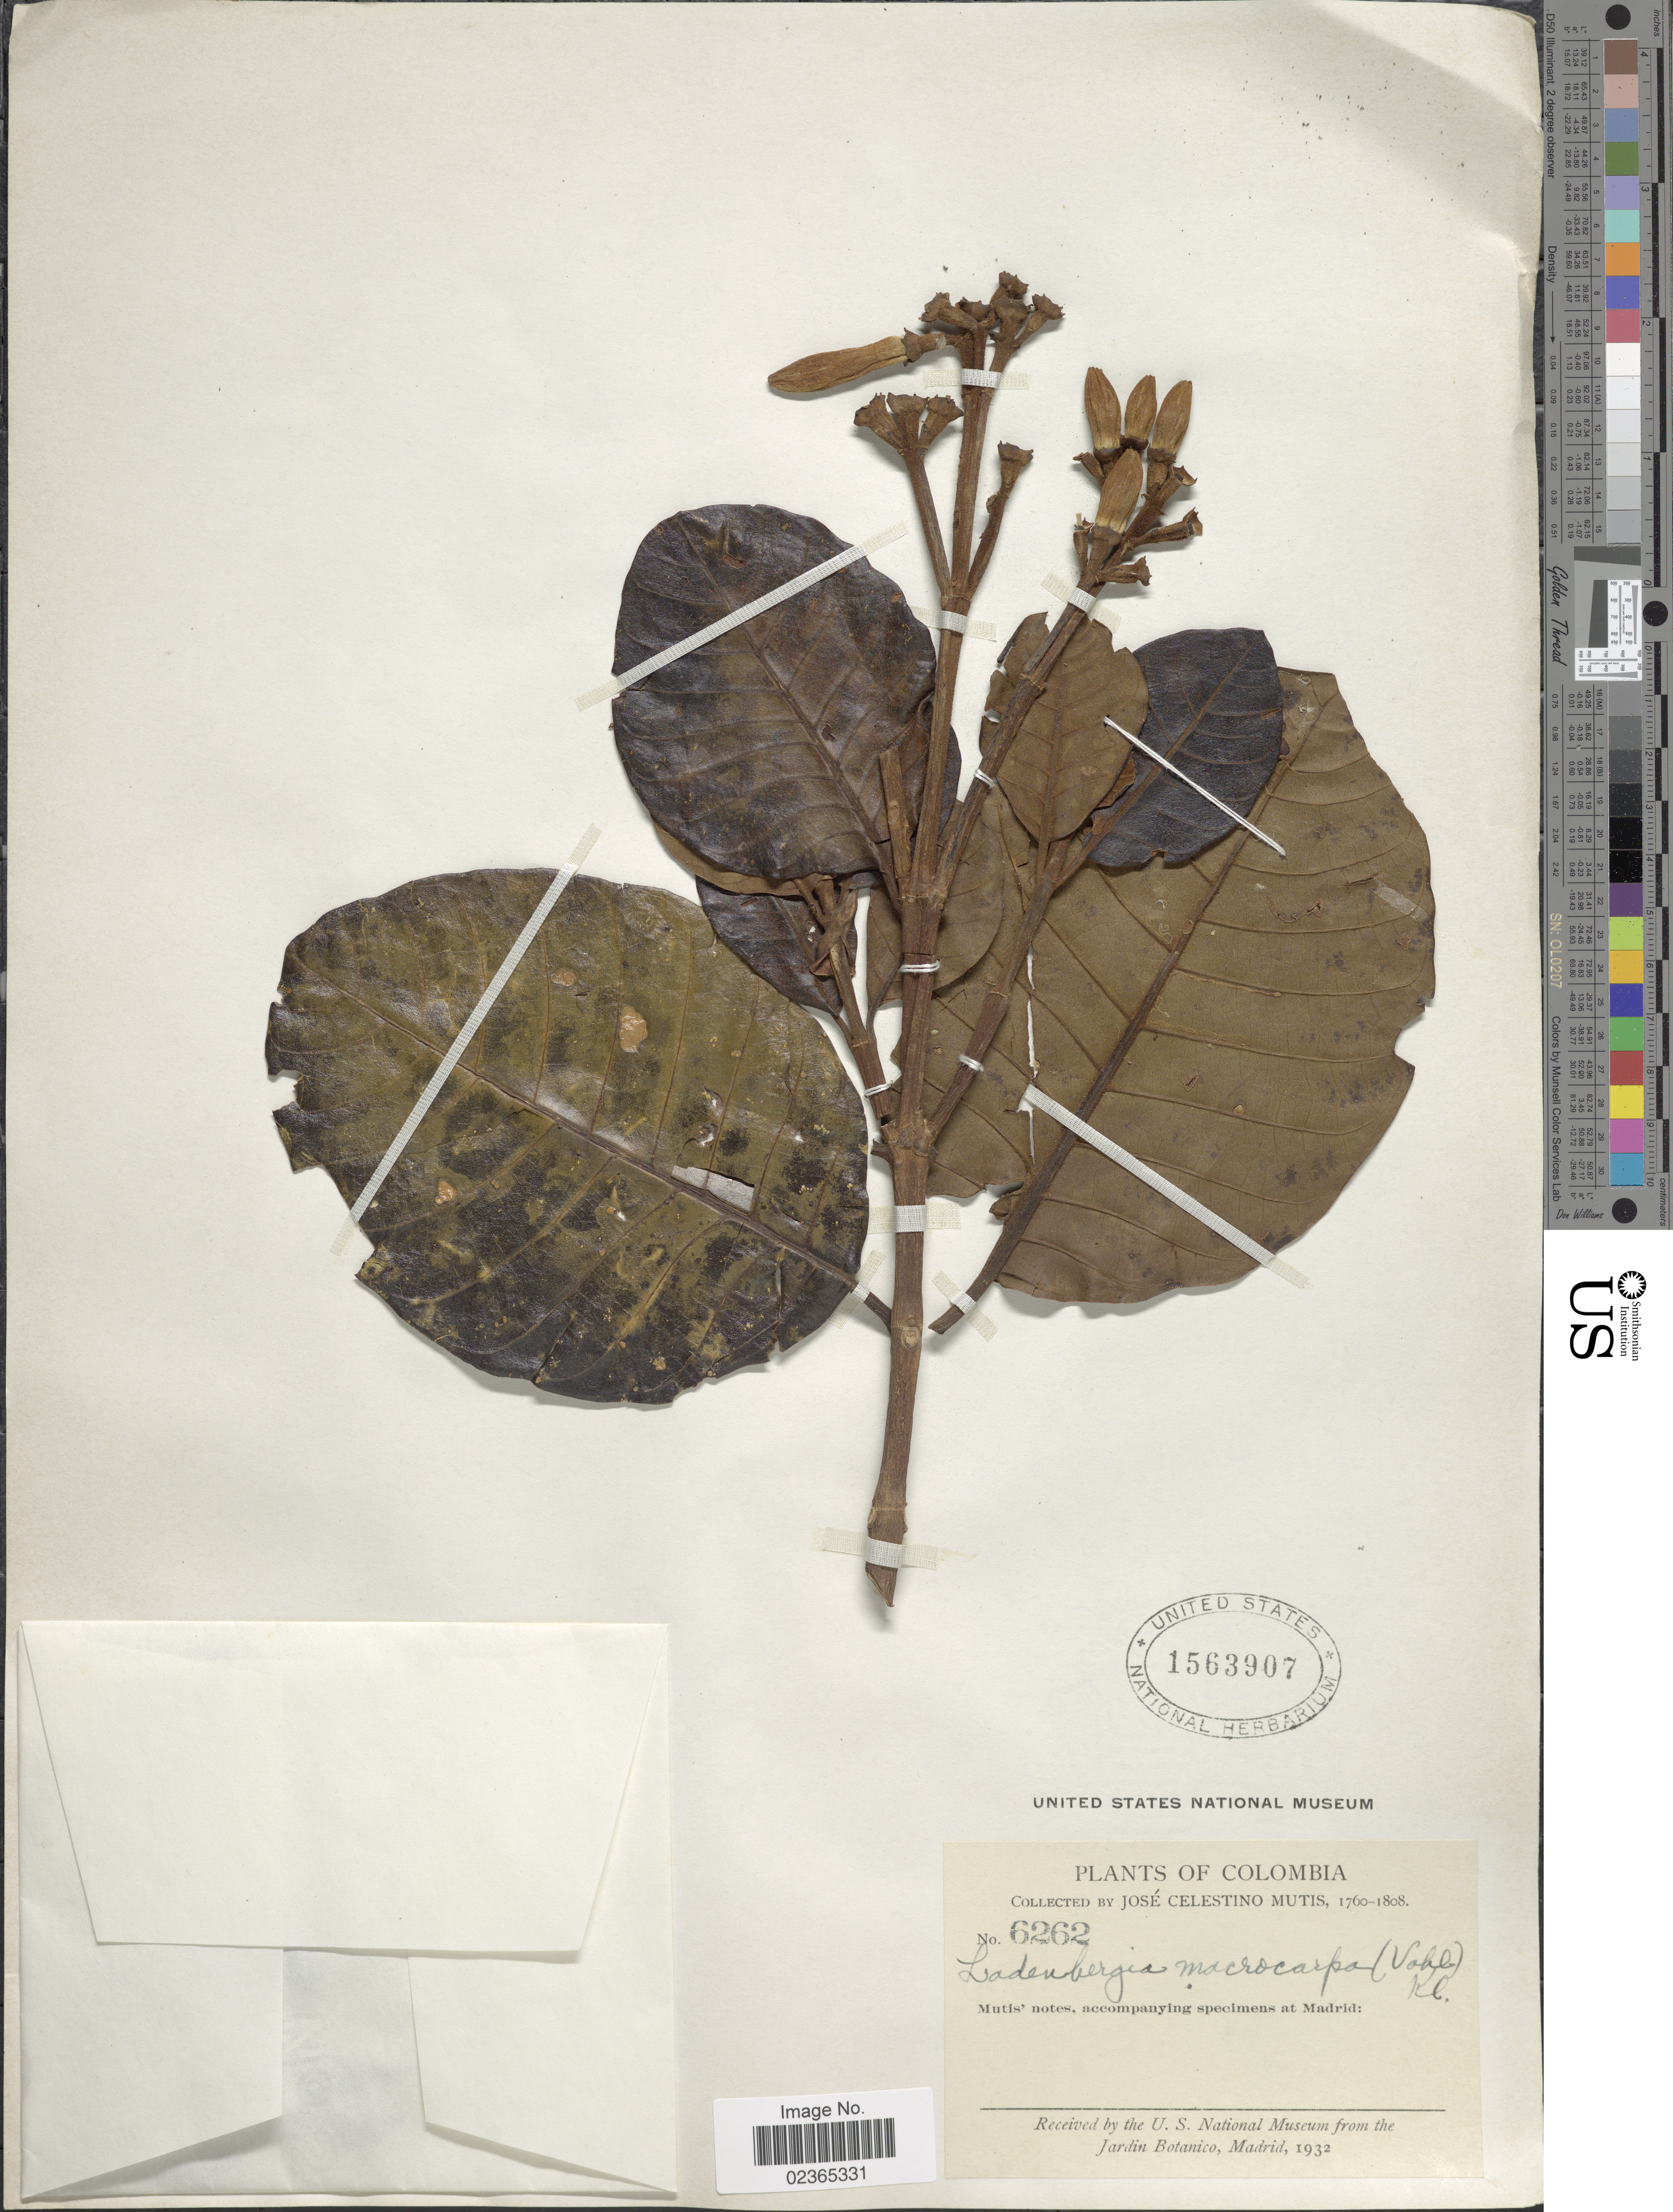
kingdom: Plantae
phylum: Tracheophyta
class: Magnoliopsida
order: Gentianales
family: Rubiaceae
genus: Ladenbergia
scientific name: Ladenbergia macrocarpa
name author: (Vahl) Klotzsch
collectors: J. C. B. Mutis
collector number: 6262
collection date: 1760/1808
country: Colombia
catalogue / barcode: US 1563907